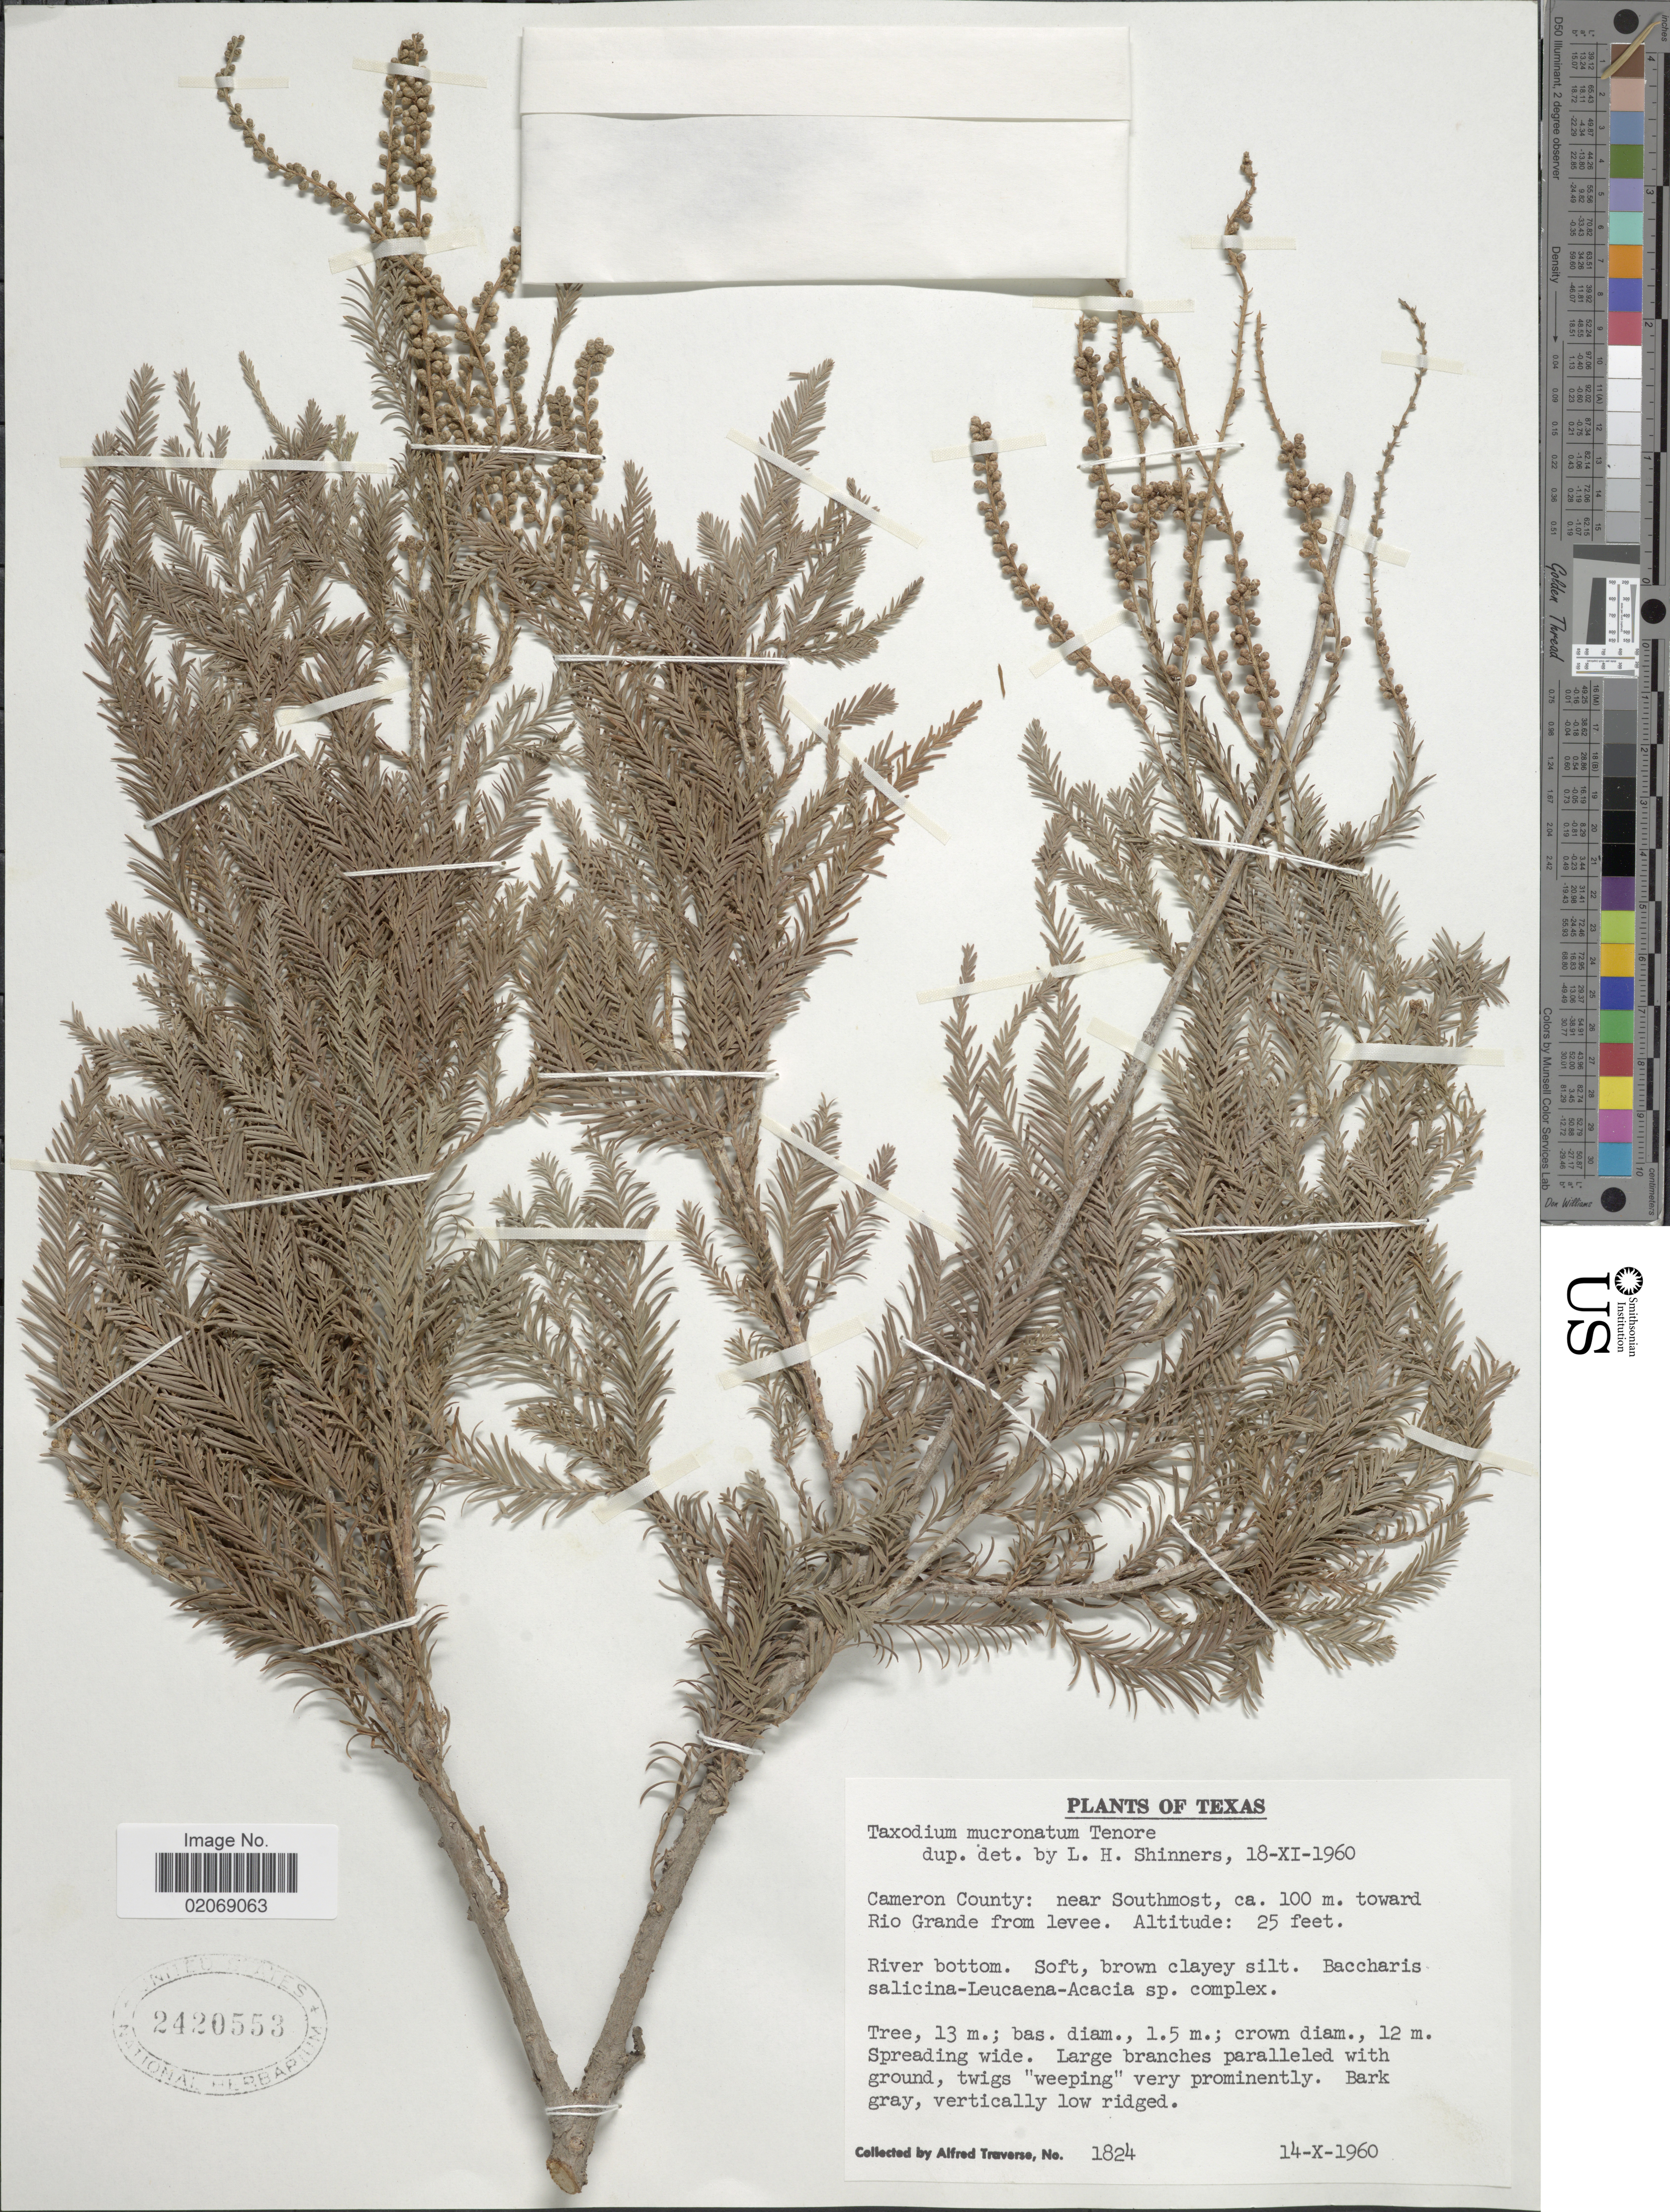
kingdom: Plantae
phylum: Tracheophyta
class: Pinopsida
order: Pinales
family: Cupressaceae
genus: Taxodium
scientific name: Taxodium mucronatum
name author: Ten.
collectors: A. Traverse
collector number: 1824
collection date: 1960-10-14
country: United States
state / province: Texas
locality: Cameron County: near Southmost, ca. 100 m. toward Rio Grande from levee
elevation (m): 8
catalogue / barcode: US 2420553